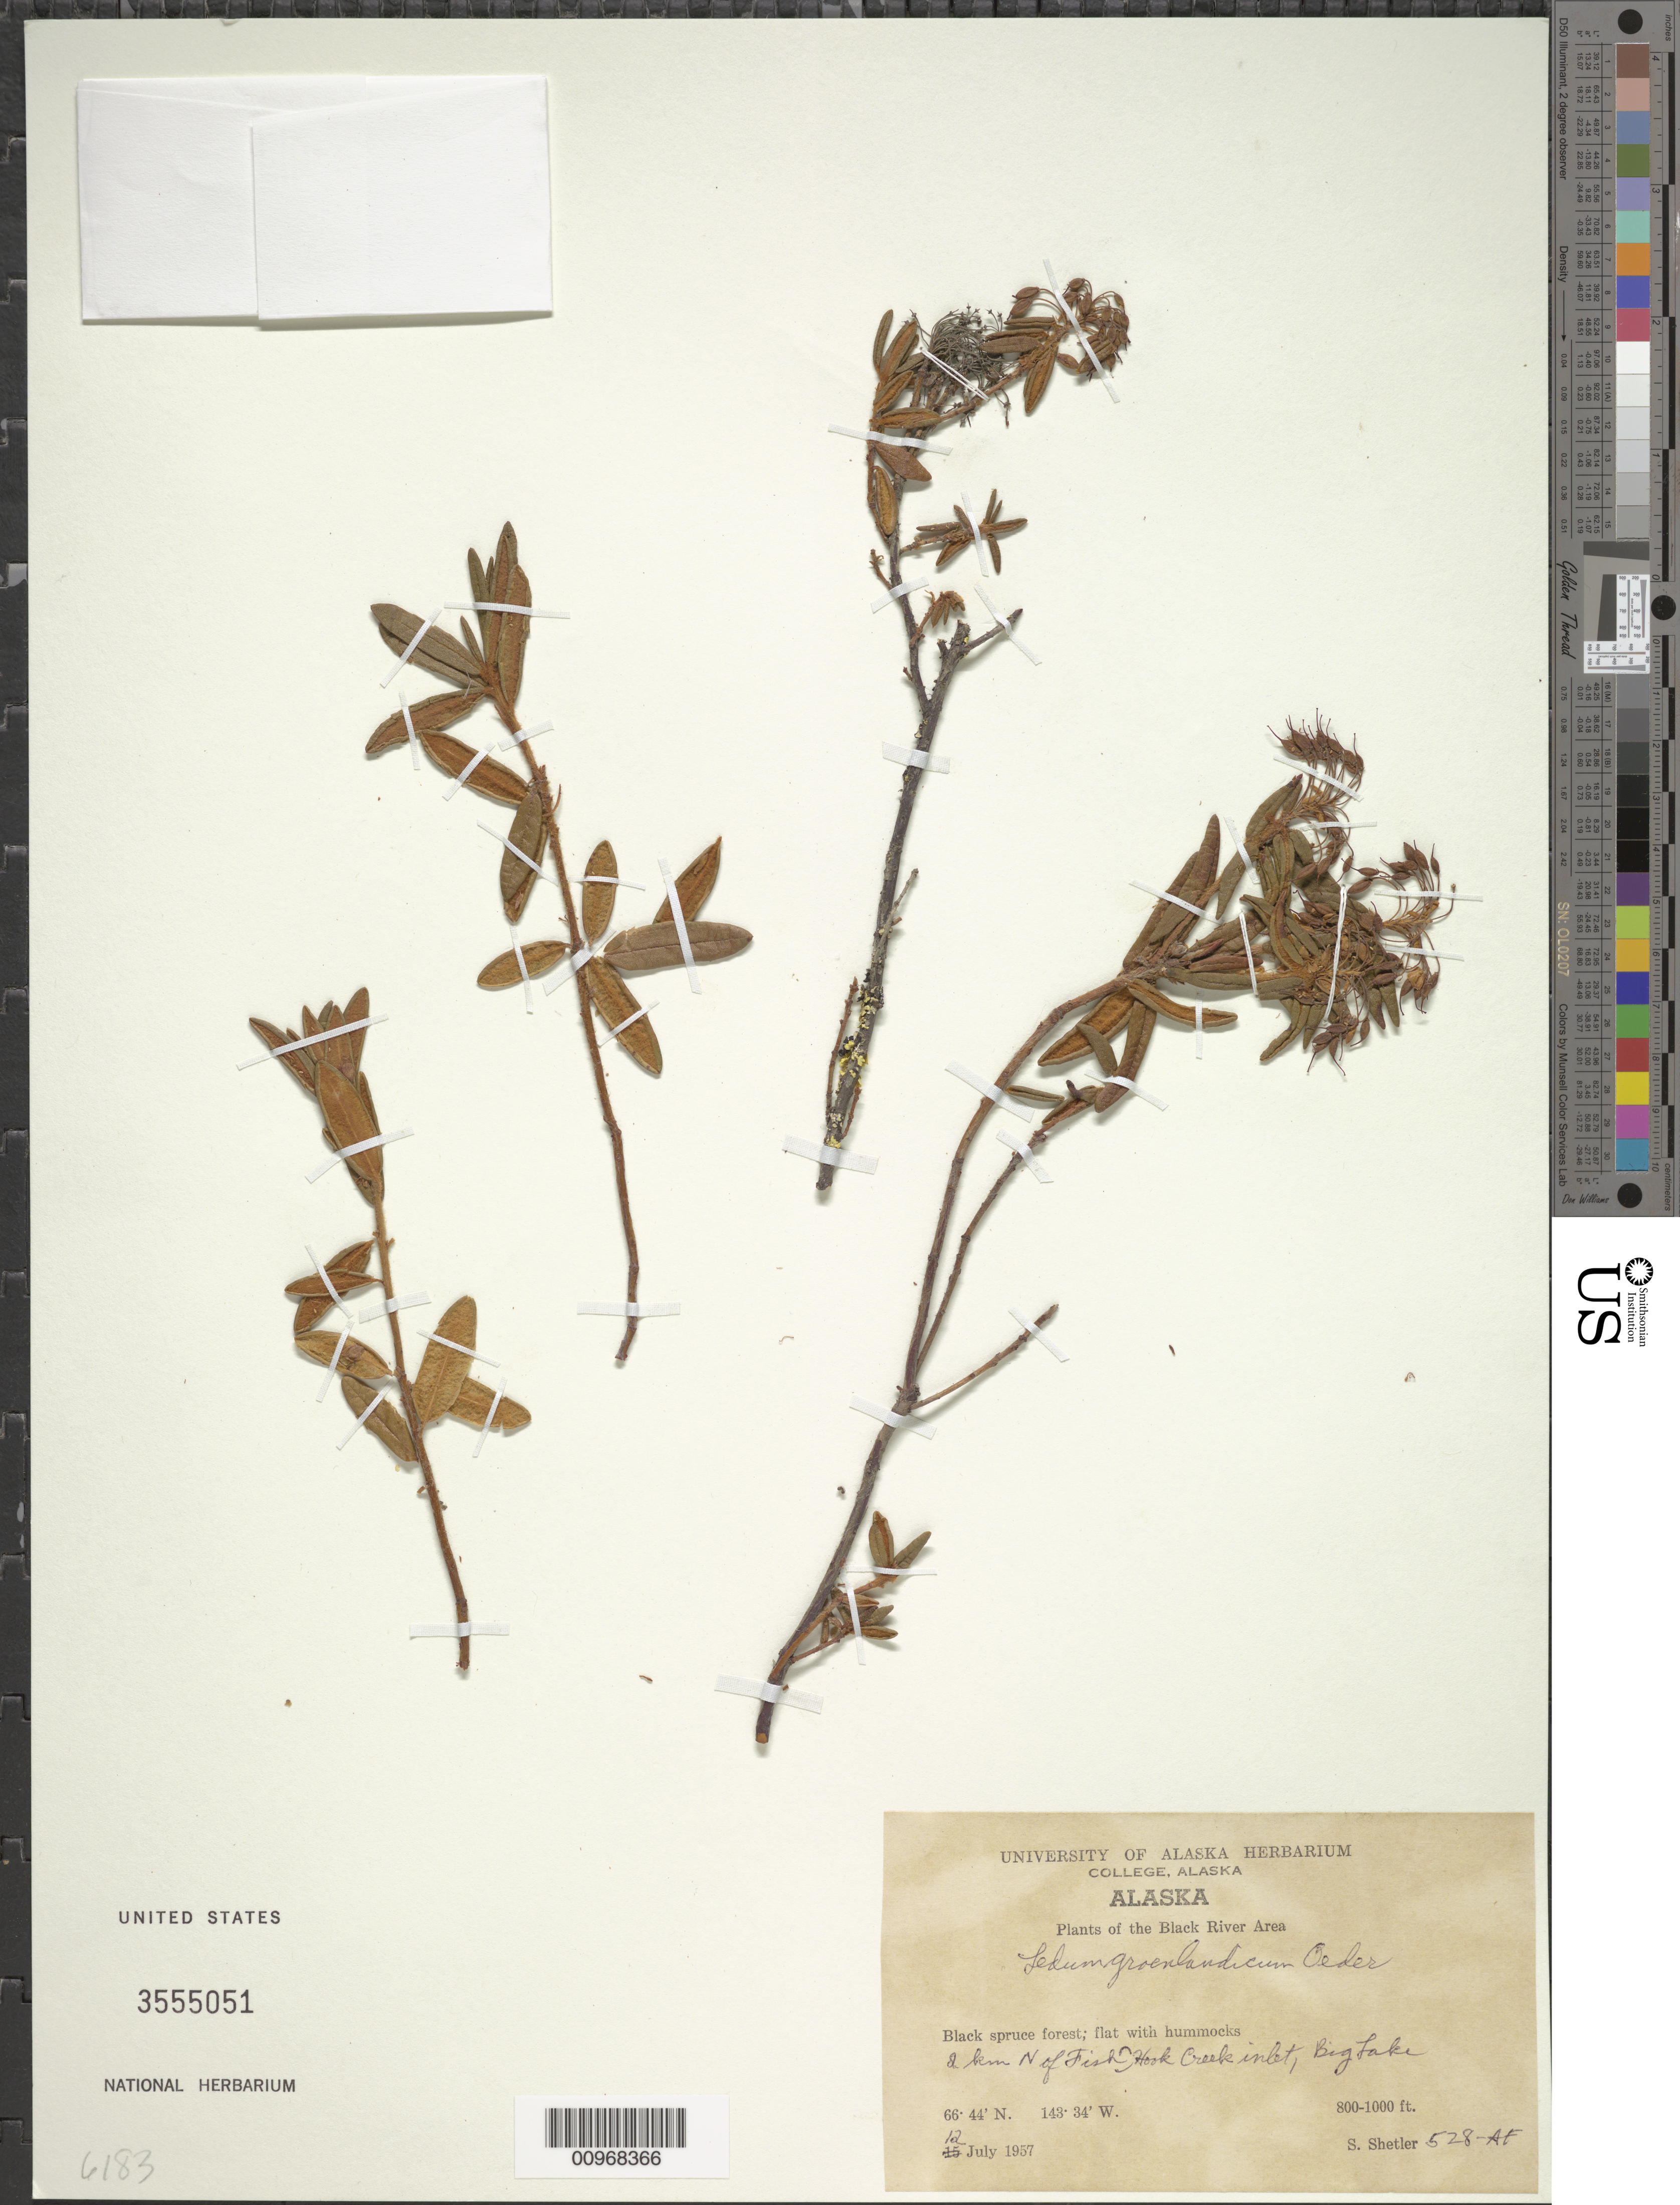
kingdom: Plantae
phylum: Tracheophyta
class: Magnoliopsida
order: Ericales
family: Ericaceae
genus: Ledum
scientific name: Ledum groenlandicum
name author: Oeder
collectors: S. Shetler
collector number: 528-AF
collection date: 1957-07-12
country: United States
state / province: Alaska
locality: The Black River Area, Black spruce forest.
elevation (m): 244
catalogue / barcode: US 3555051